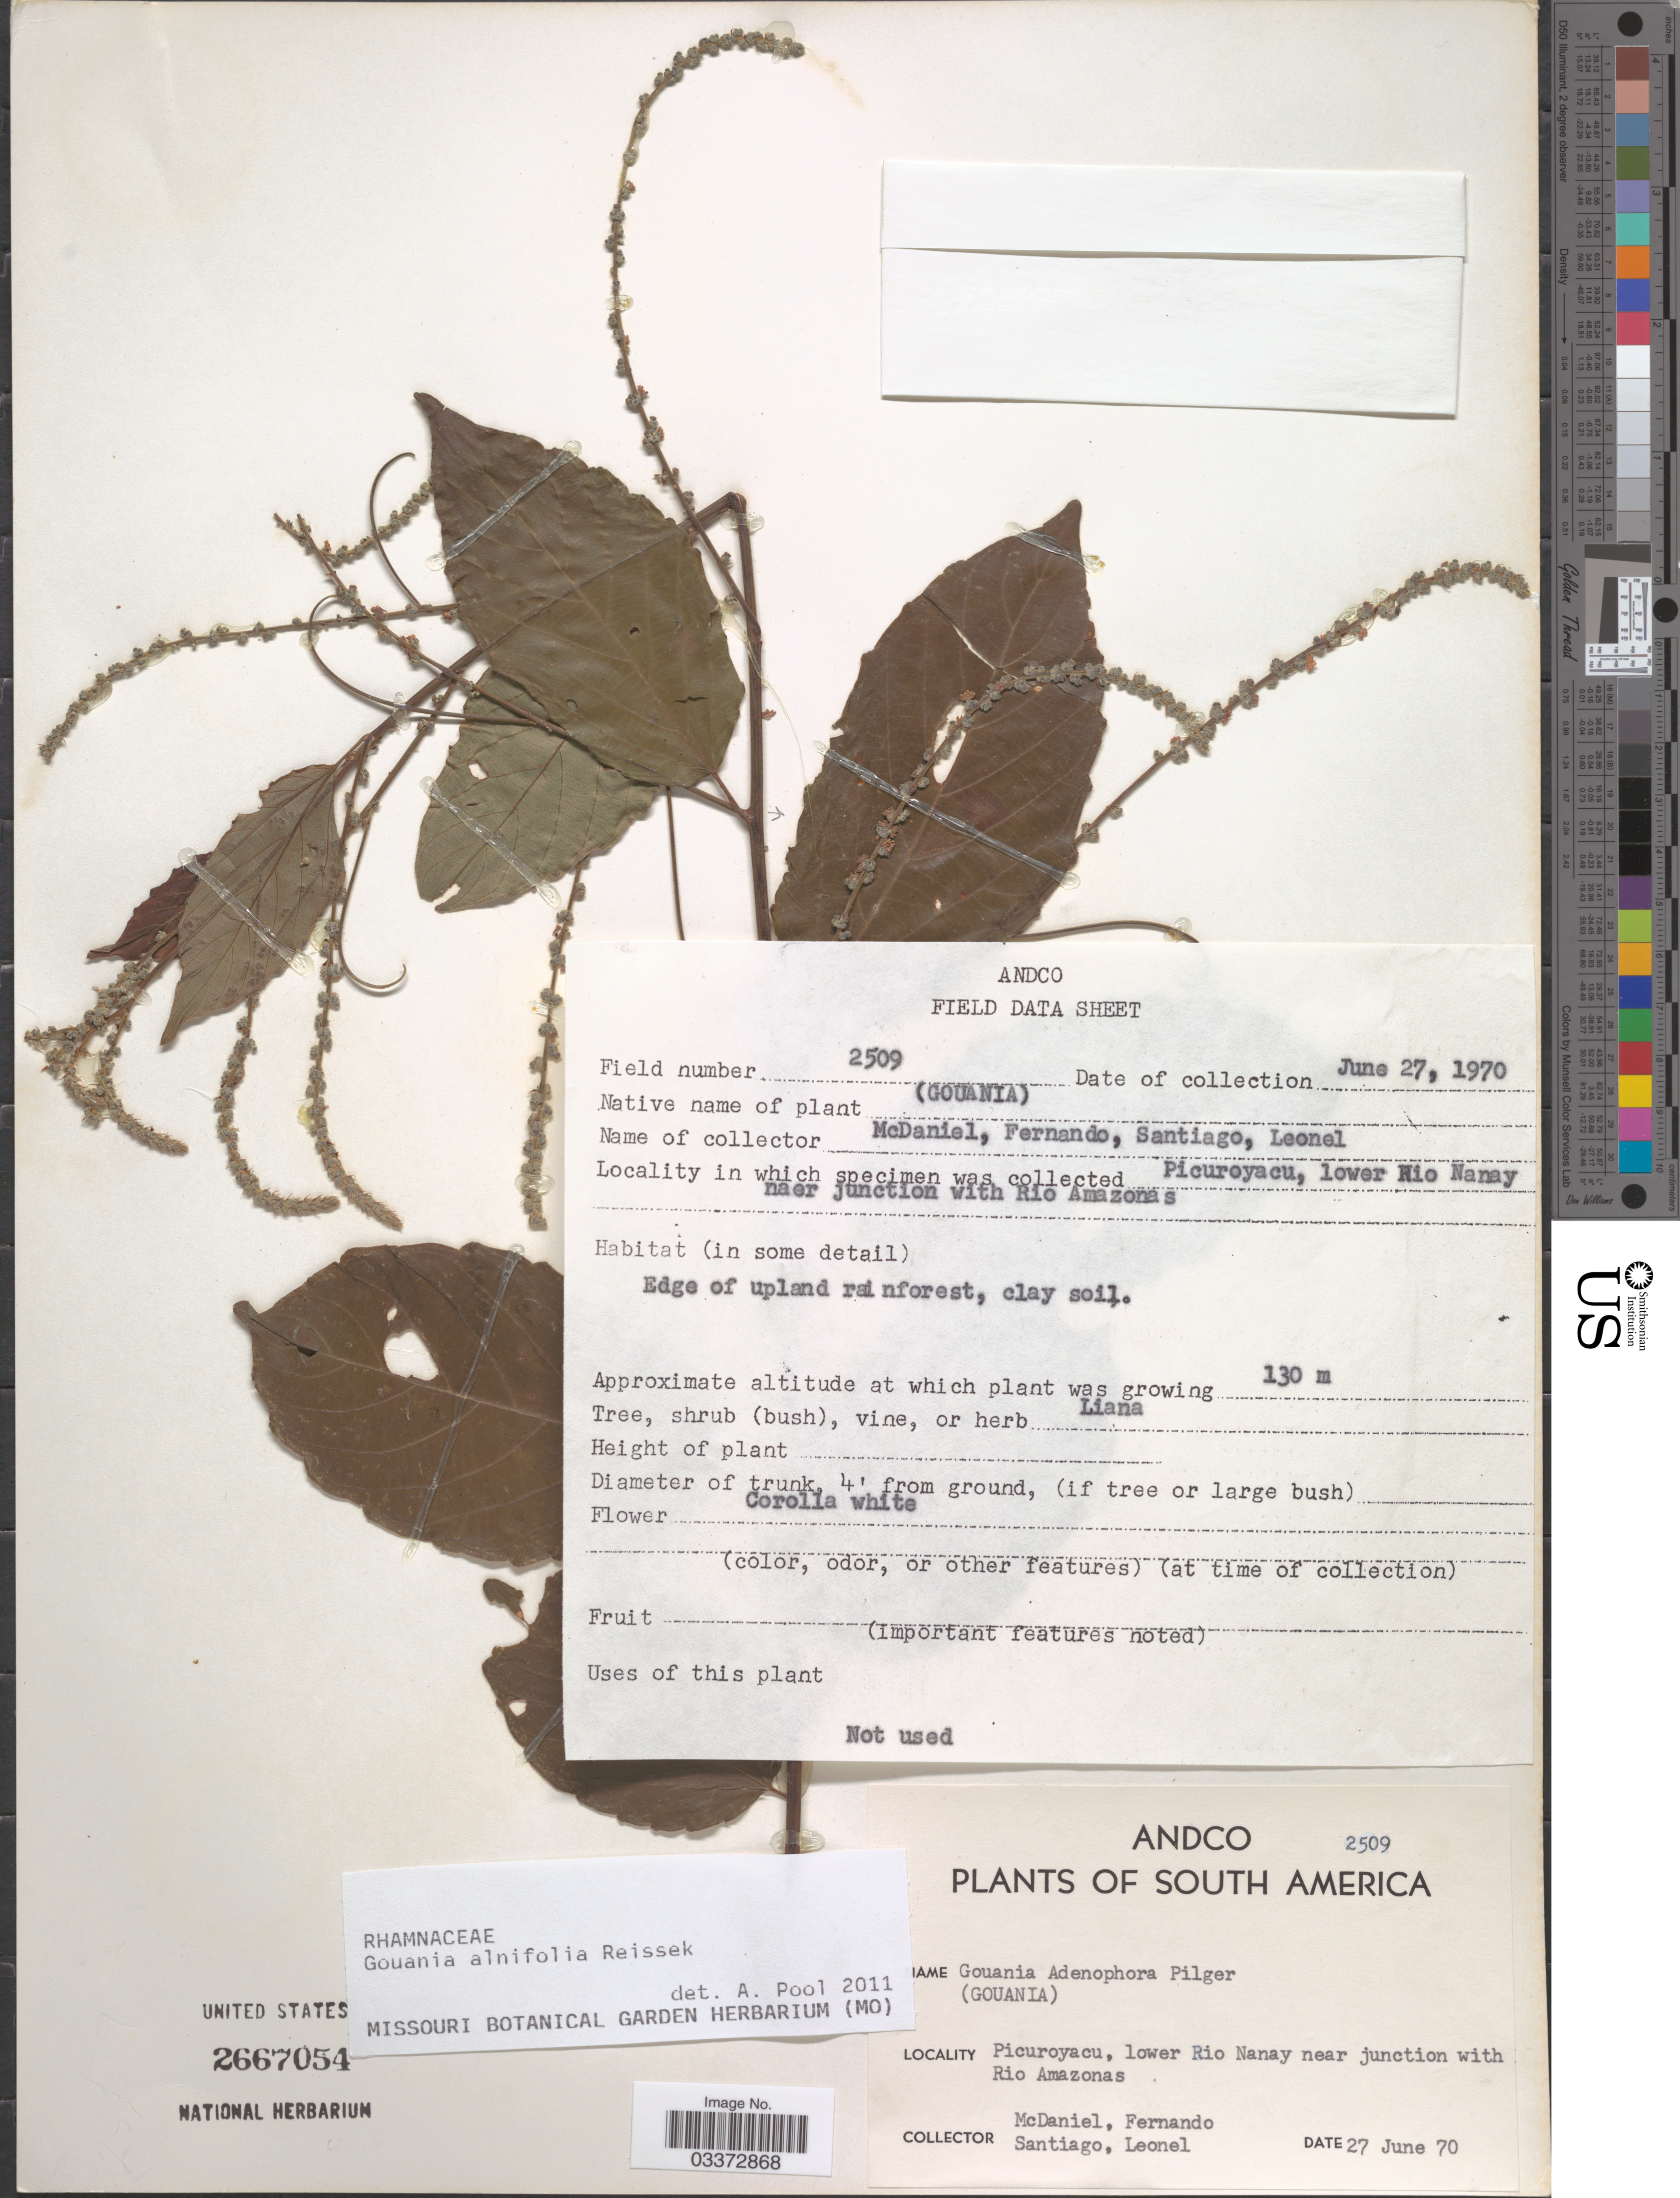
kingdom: Plantae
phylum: Tracheophyta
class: Magnoliopsida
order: Rosales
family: Rhamnaceae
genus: Gouania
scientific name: Gouania alnifolia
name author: Reissek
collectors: -- McDaniel, -- Fernando, -. Santiago & -- Leonel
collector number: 2509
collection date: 1970-06-27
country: Peru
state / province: Loreto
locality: Picuroyacu, lower Rio Nanay near junction with Rio Amazonas.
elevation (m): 130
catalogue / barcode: US 2667054